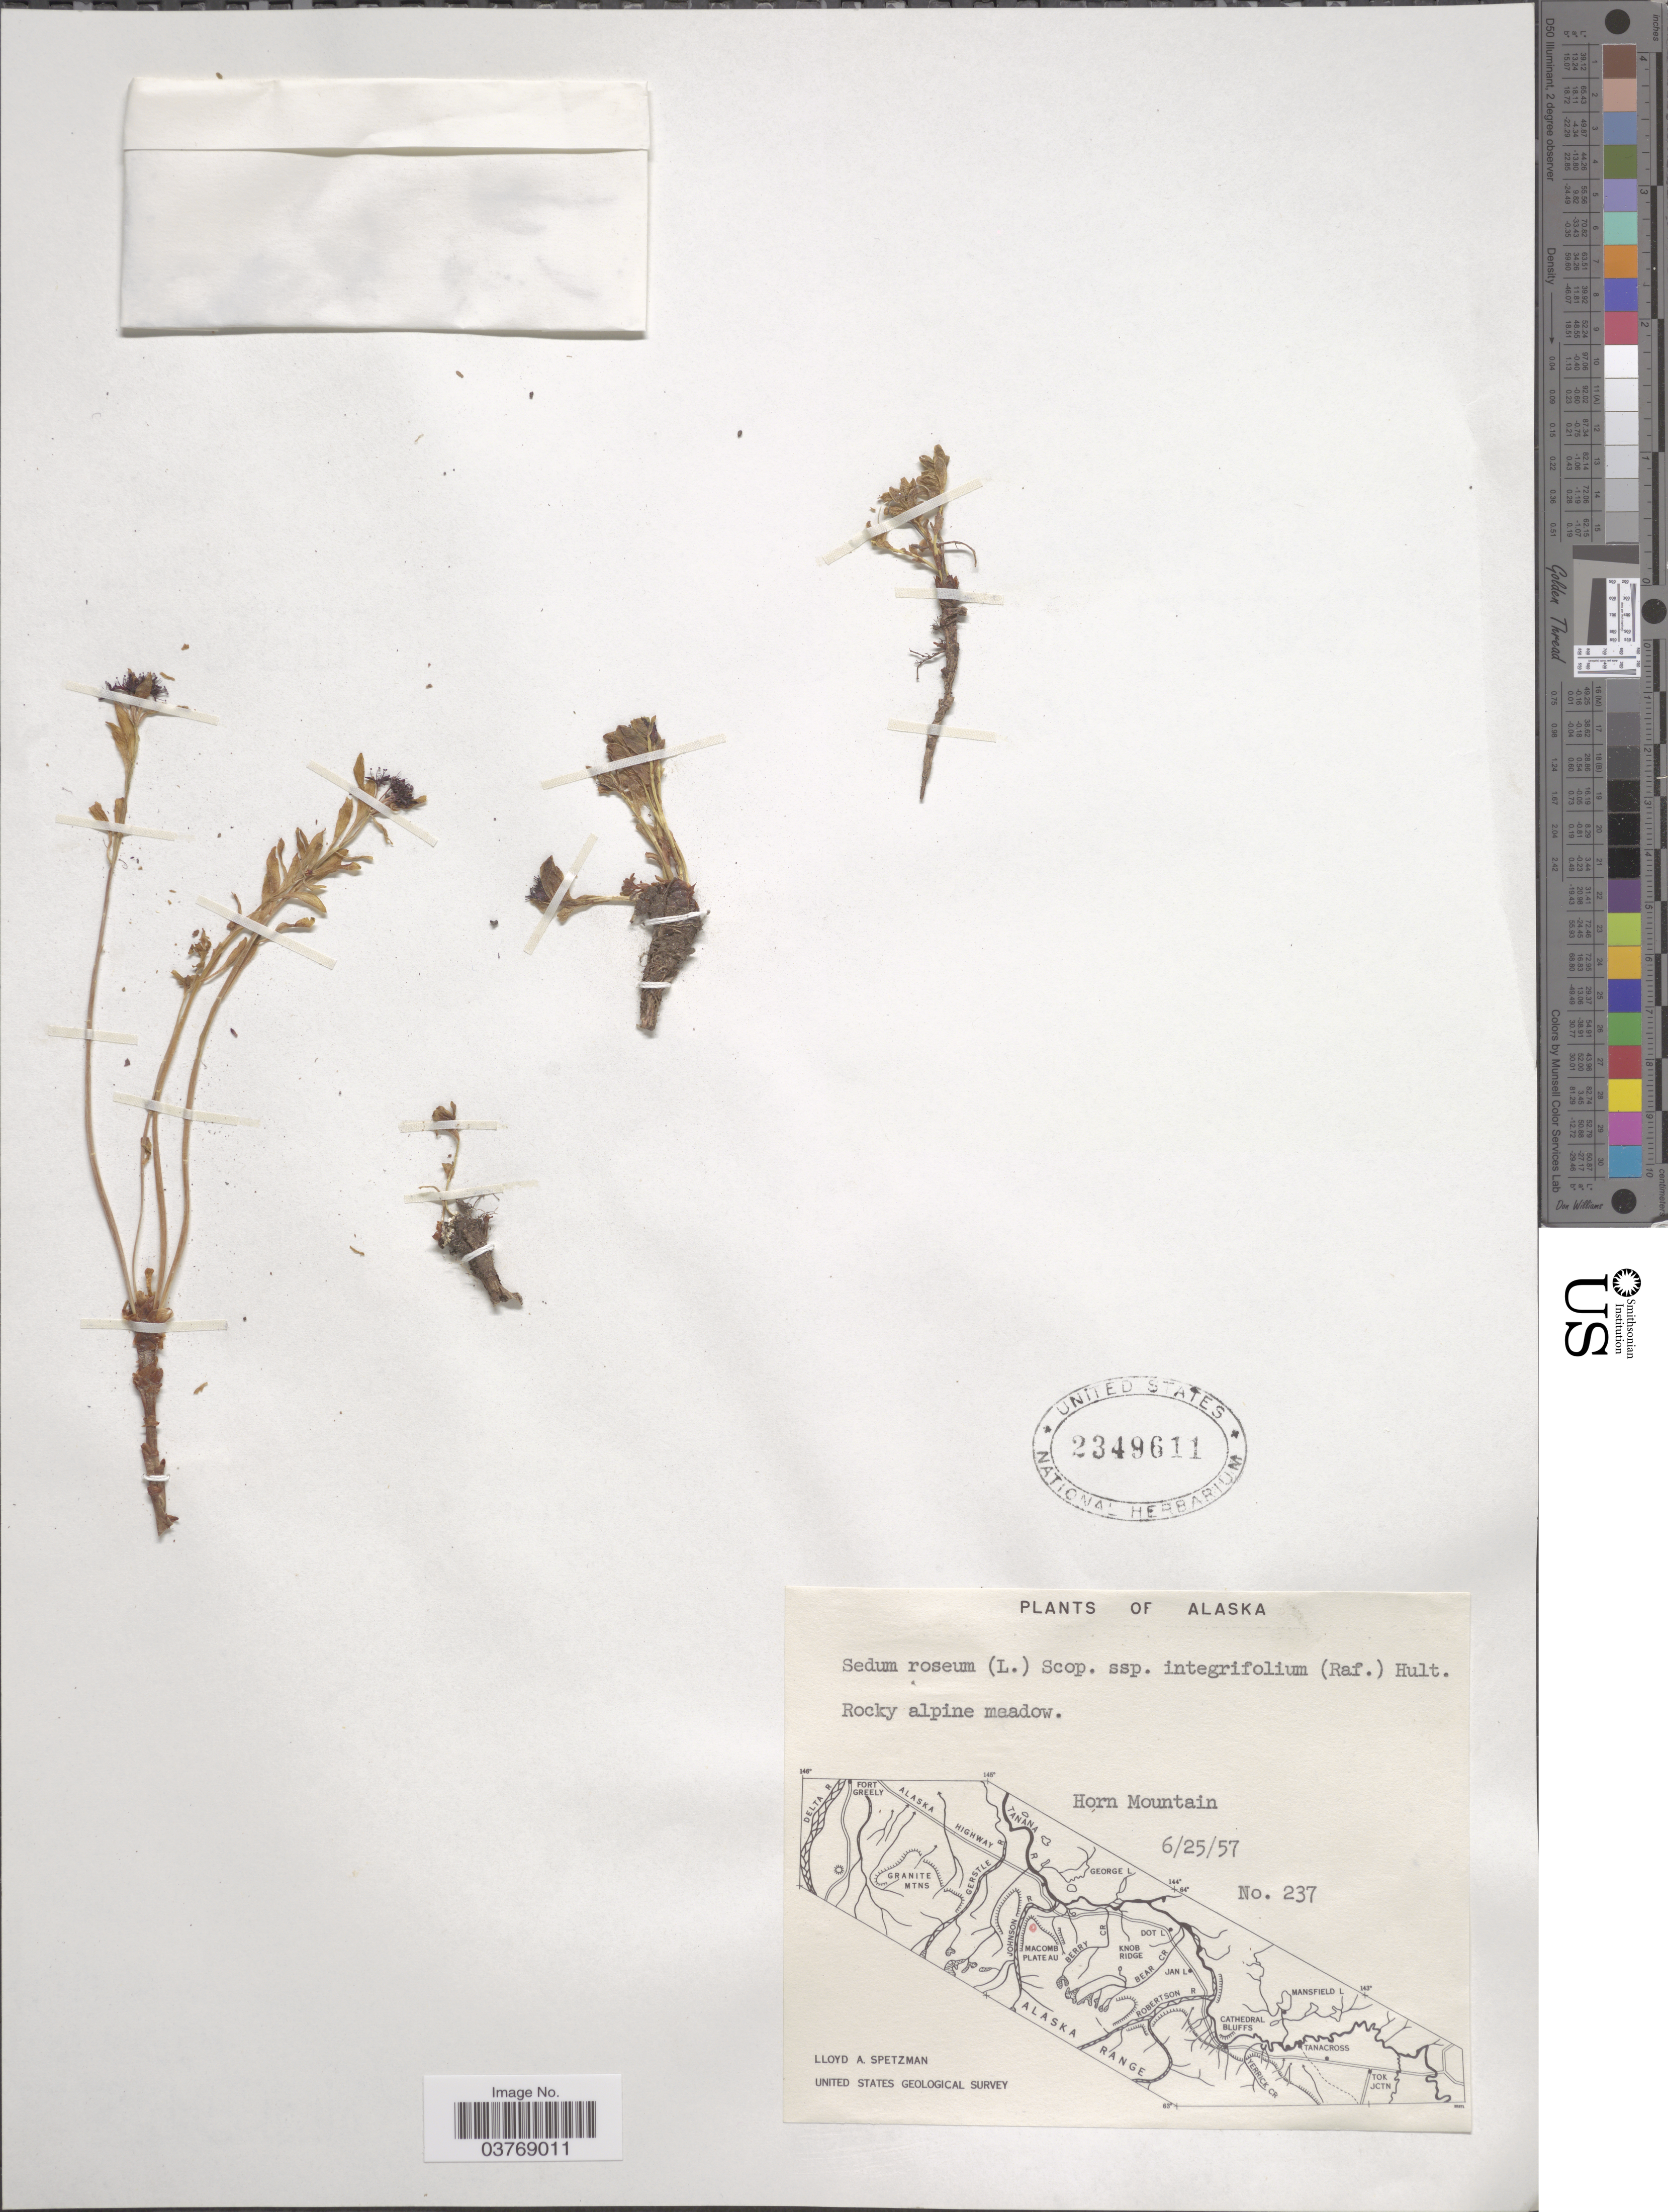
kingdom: Plantae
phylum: Tracheophyta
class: Magnoliopsida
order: Saxifragales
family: Crassulaceae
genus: Rhodiola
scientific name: Rhodiola integrifolia subsp. integrifolia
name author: Raf.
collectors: L. Spetzman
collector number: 237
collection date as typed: Transcribed d/m/y: 25/6/57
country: United States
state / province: Alaska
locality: Horn Mountain.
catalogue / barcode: US 2349611